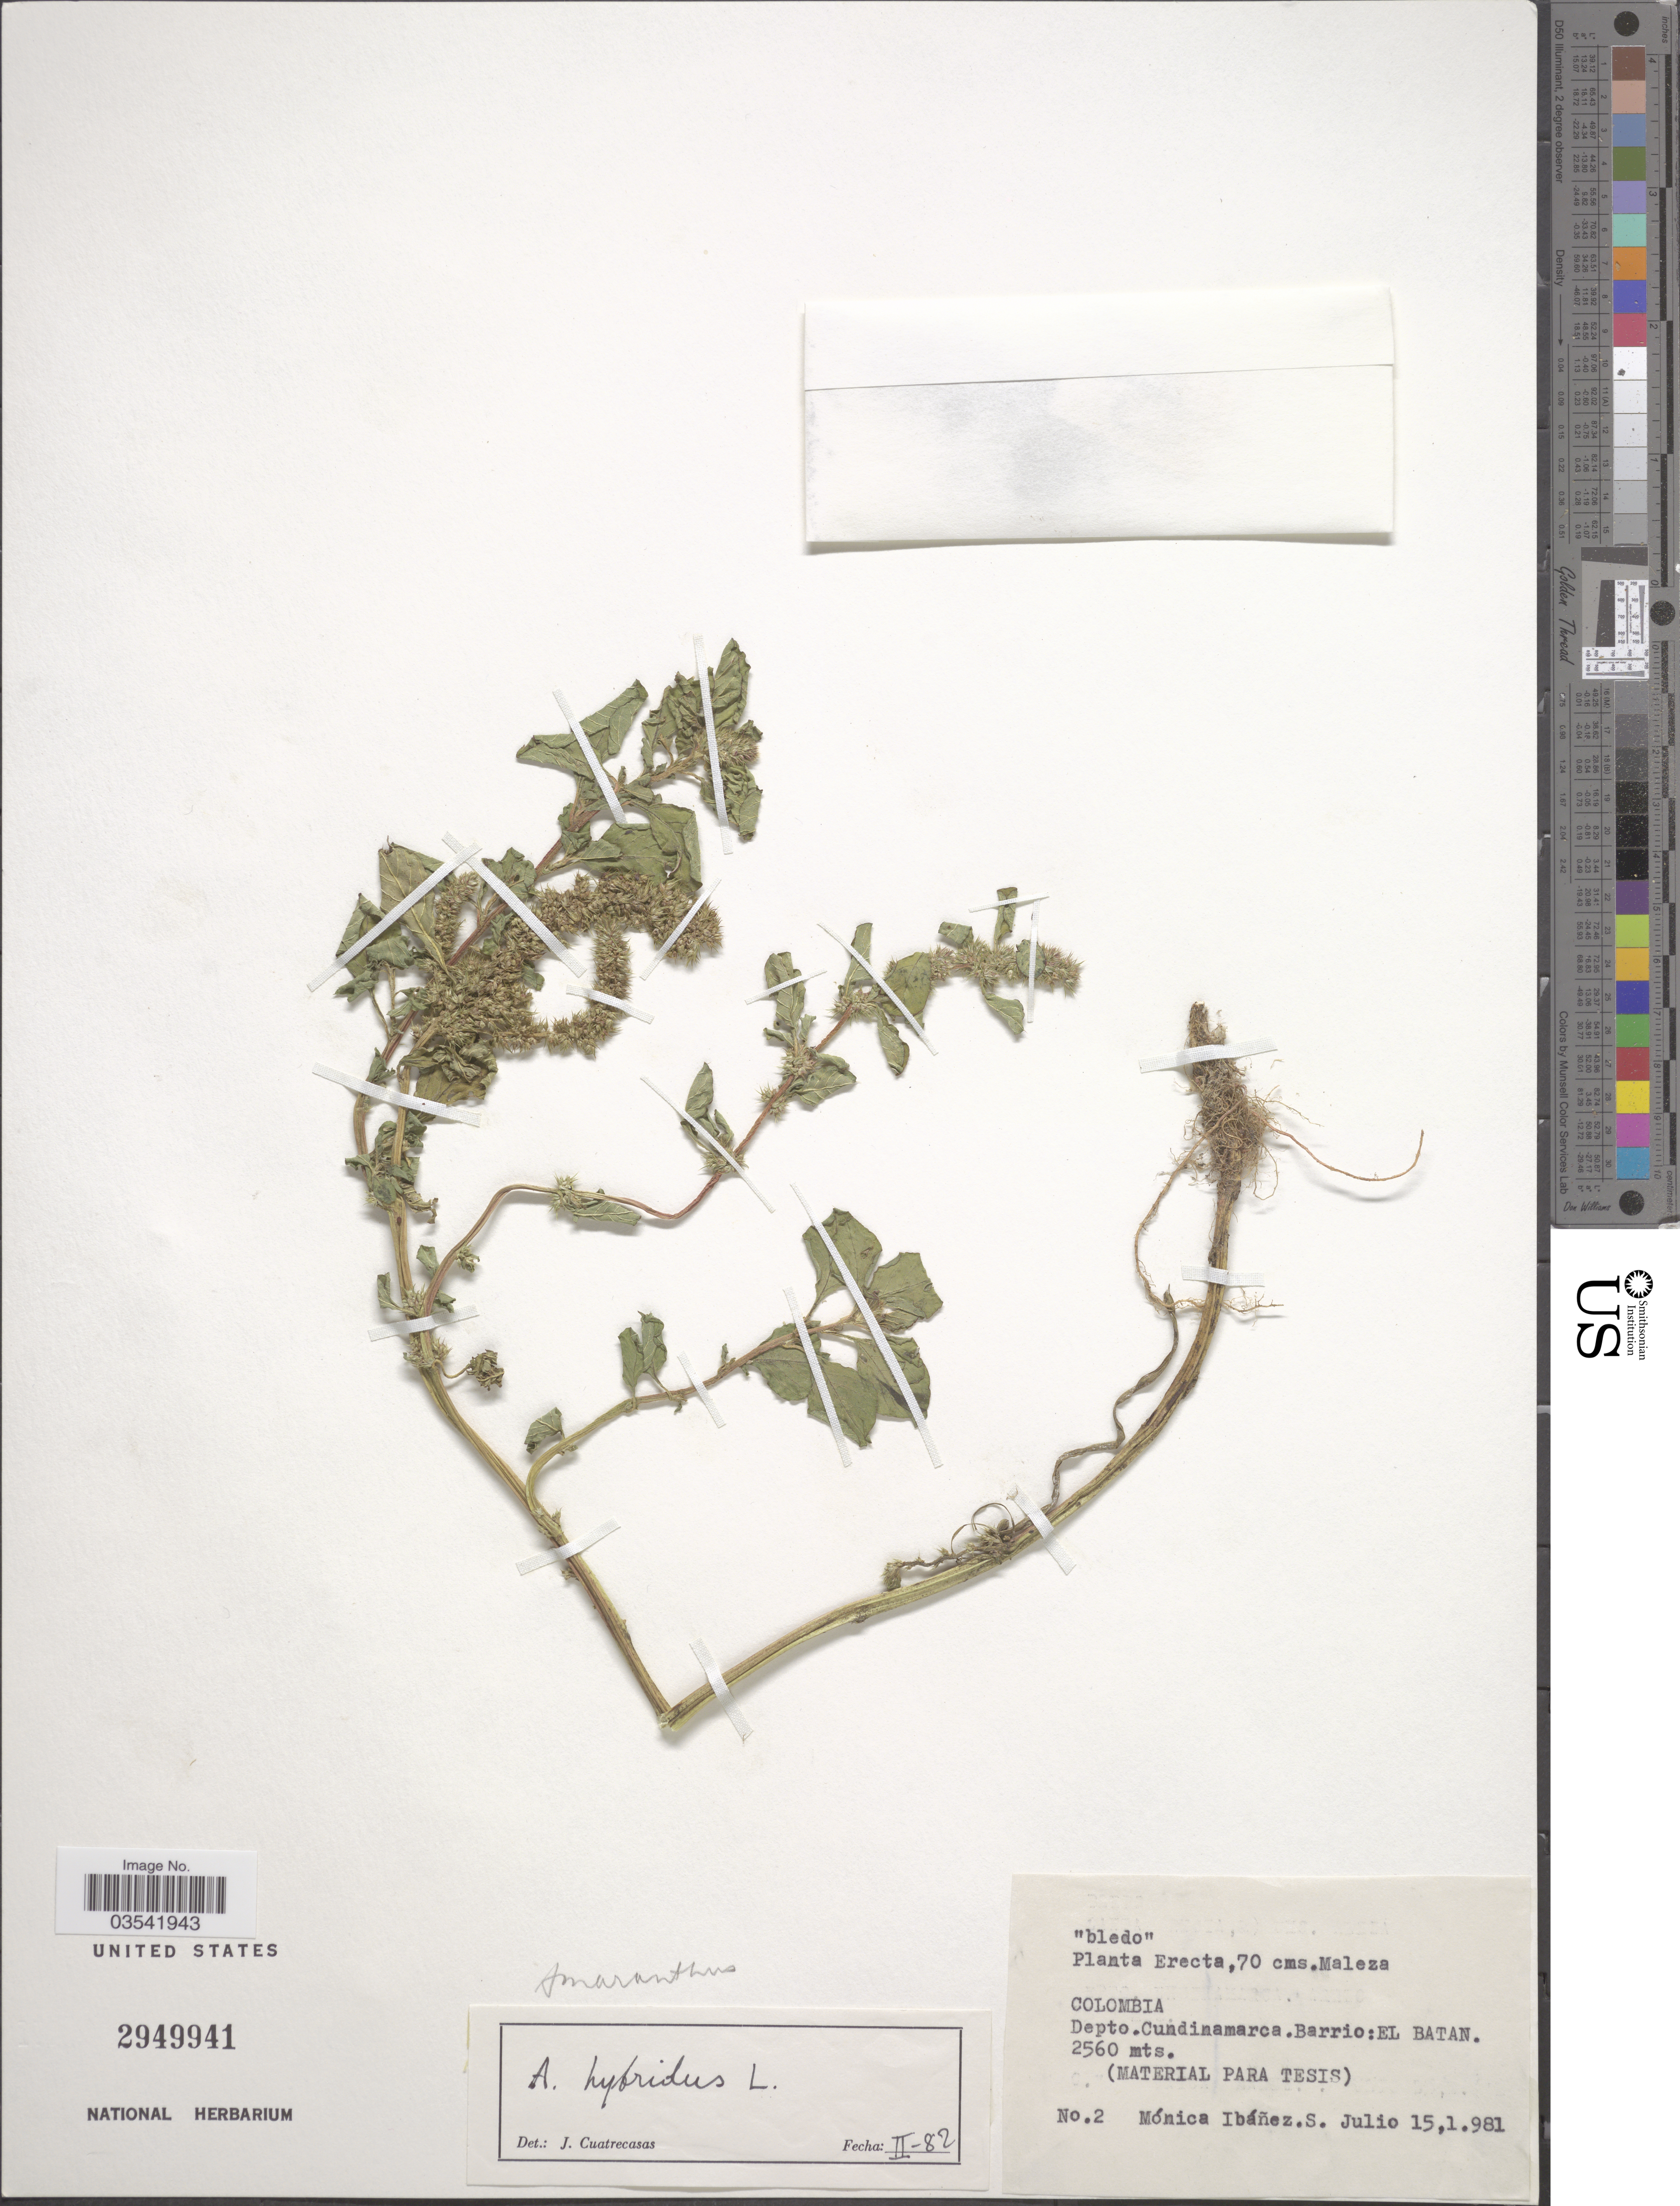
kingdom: Plantae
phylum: Tracheophyta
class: Magnoliopsida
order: Caryophyllales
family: Amaranthaceae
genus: Amaranthus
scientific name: Amaranthus hybridus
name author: L.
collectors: M. Ibañez S.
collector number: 2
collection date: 1981-07-15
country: Colombia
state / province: Cundinamarca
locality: Depto. Cundinamarca. Barrio: El Batan.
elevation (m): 2560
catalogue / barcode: US 2949941